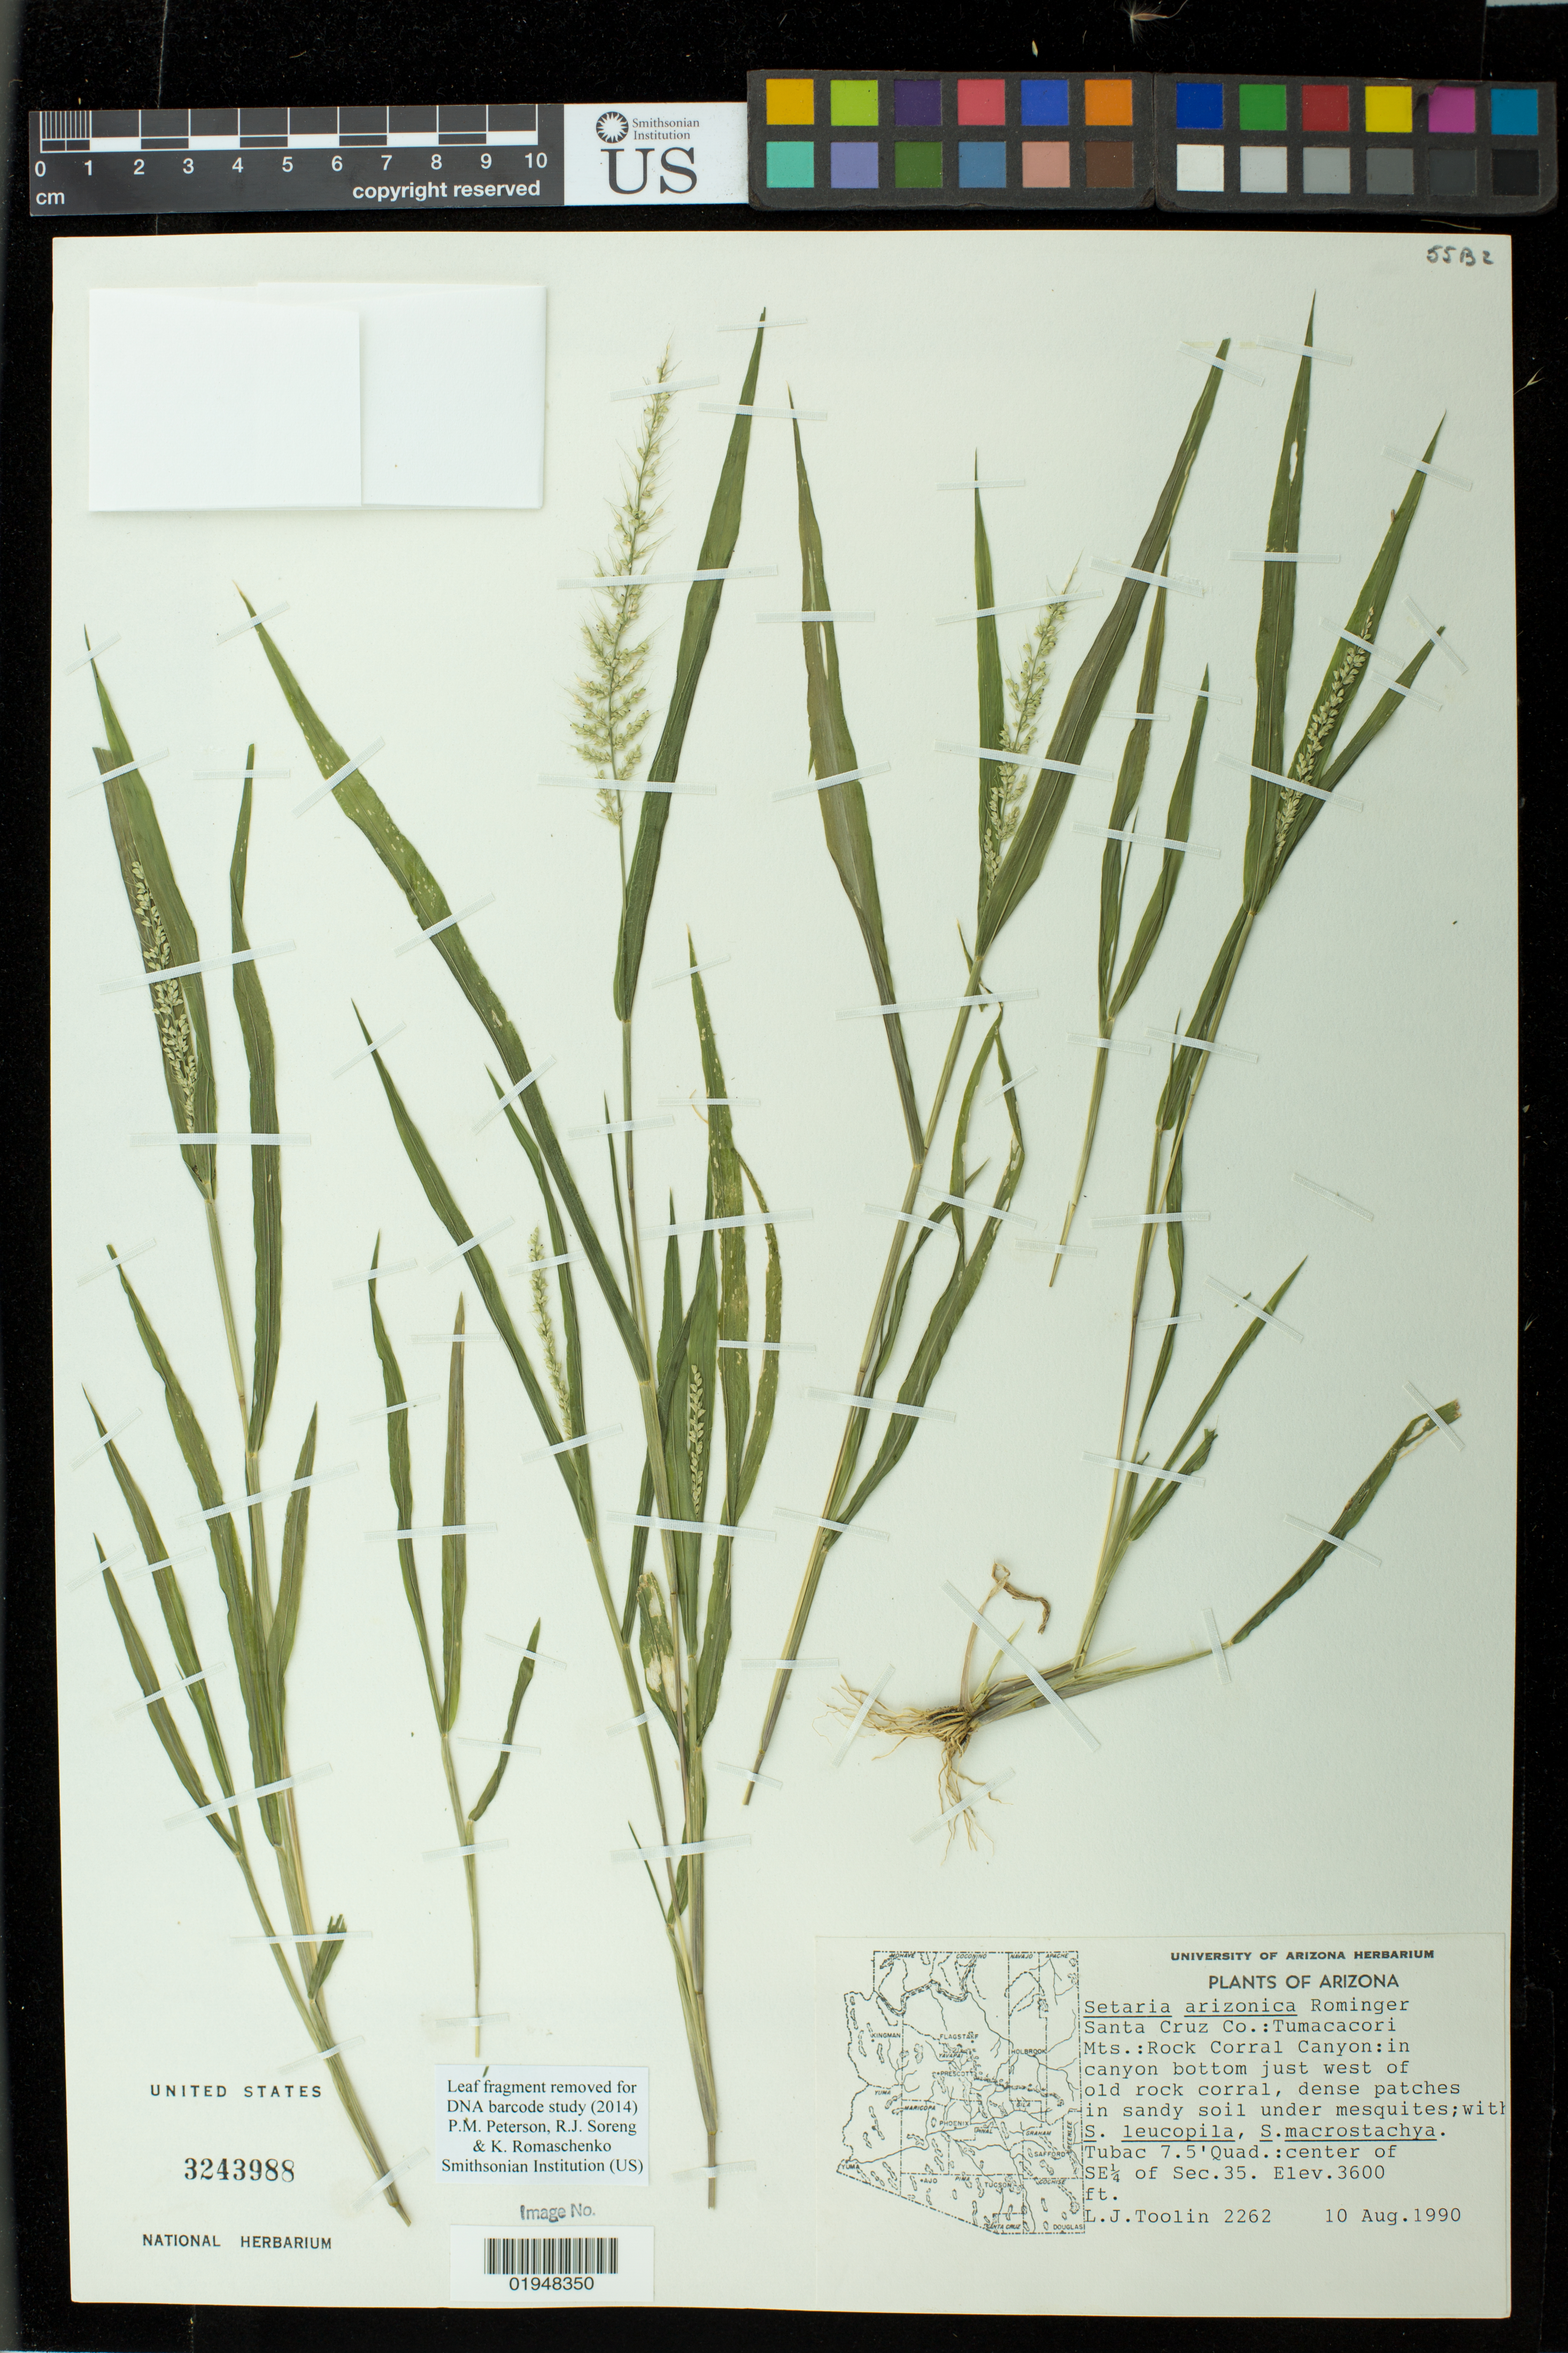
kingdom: Plantae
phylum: Tracheophyta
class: Liliopsida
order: Poales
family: Poaceae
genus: Setaria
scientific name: Setaria arizonica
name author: Rominger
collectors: L. J. Toolin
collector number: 2262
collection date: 1990-08-10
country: United States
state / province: Arizona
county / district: Santa Cruz County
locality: Tumacacori Mts.: Rock Corral Canyon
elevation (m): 1097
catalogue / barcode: US 3243988